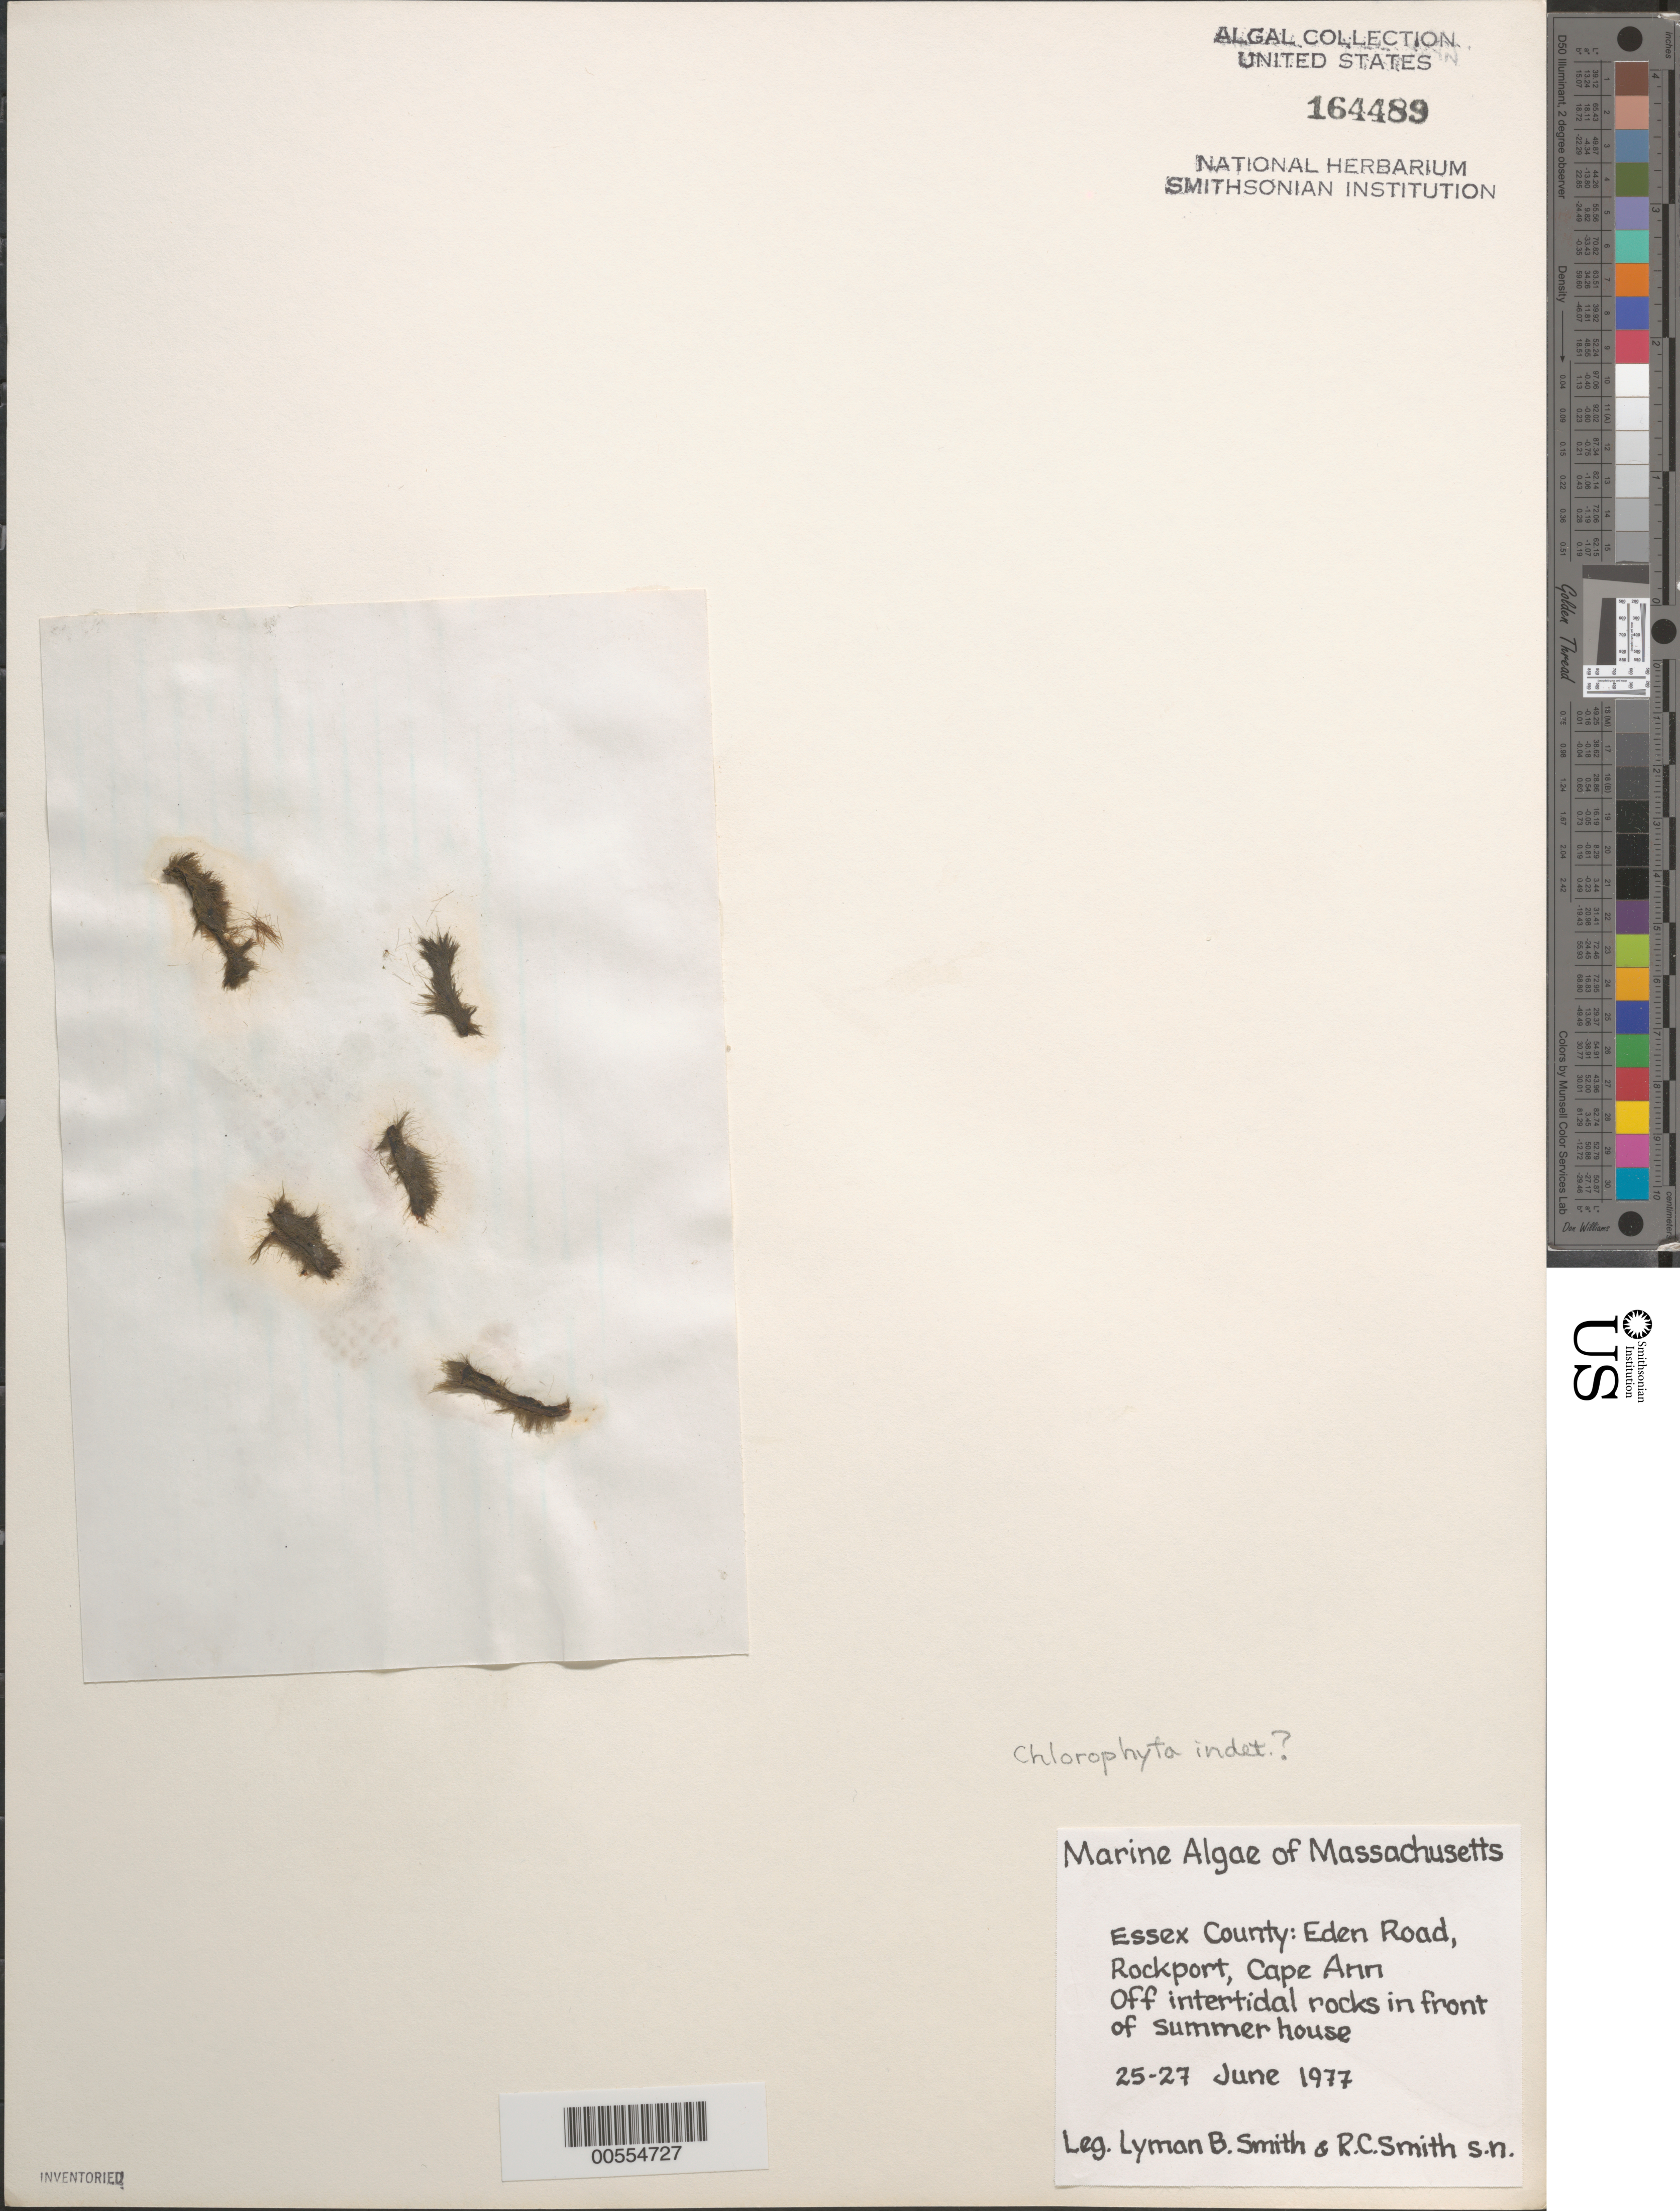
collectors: L. Smith & R. C. Smith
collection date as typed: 25 Jun 1977 to 27 Jun 1977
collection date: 1977-06-25/1977-06-27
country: United States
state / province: Massachusetts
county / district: Essex County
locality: Cape Ann, Rockport, Eden Road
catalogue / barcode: US 164489